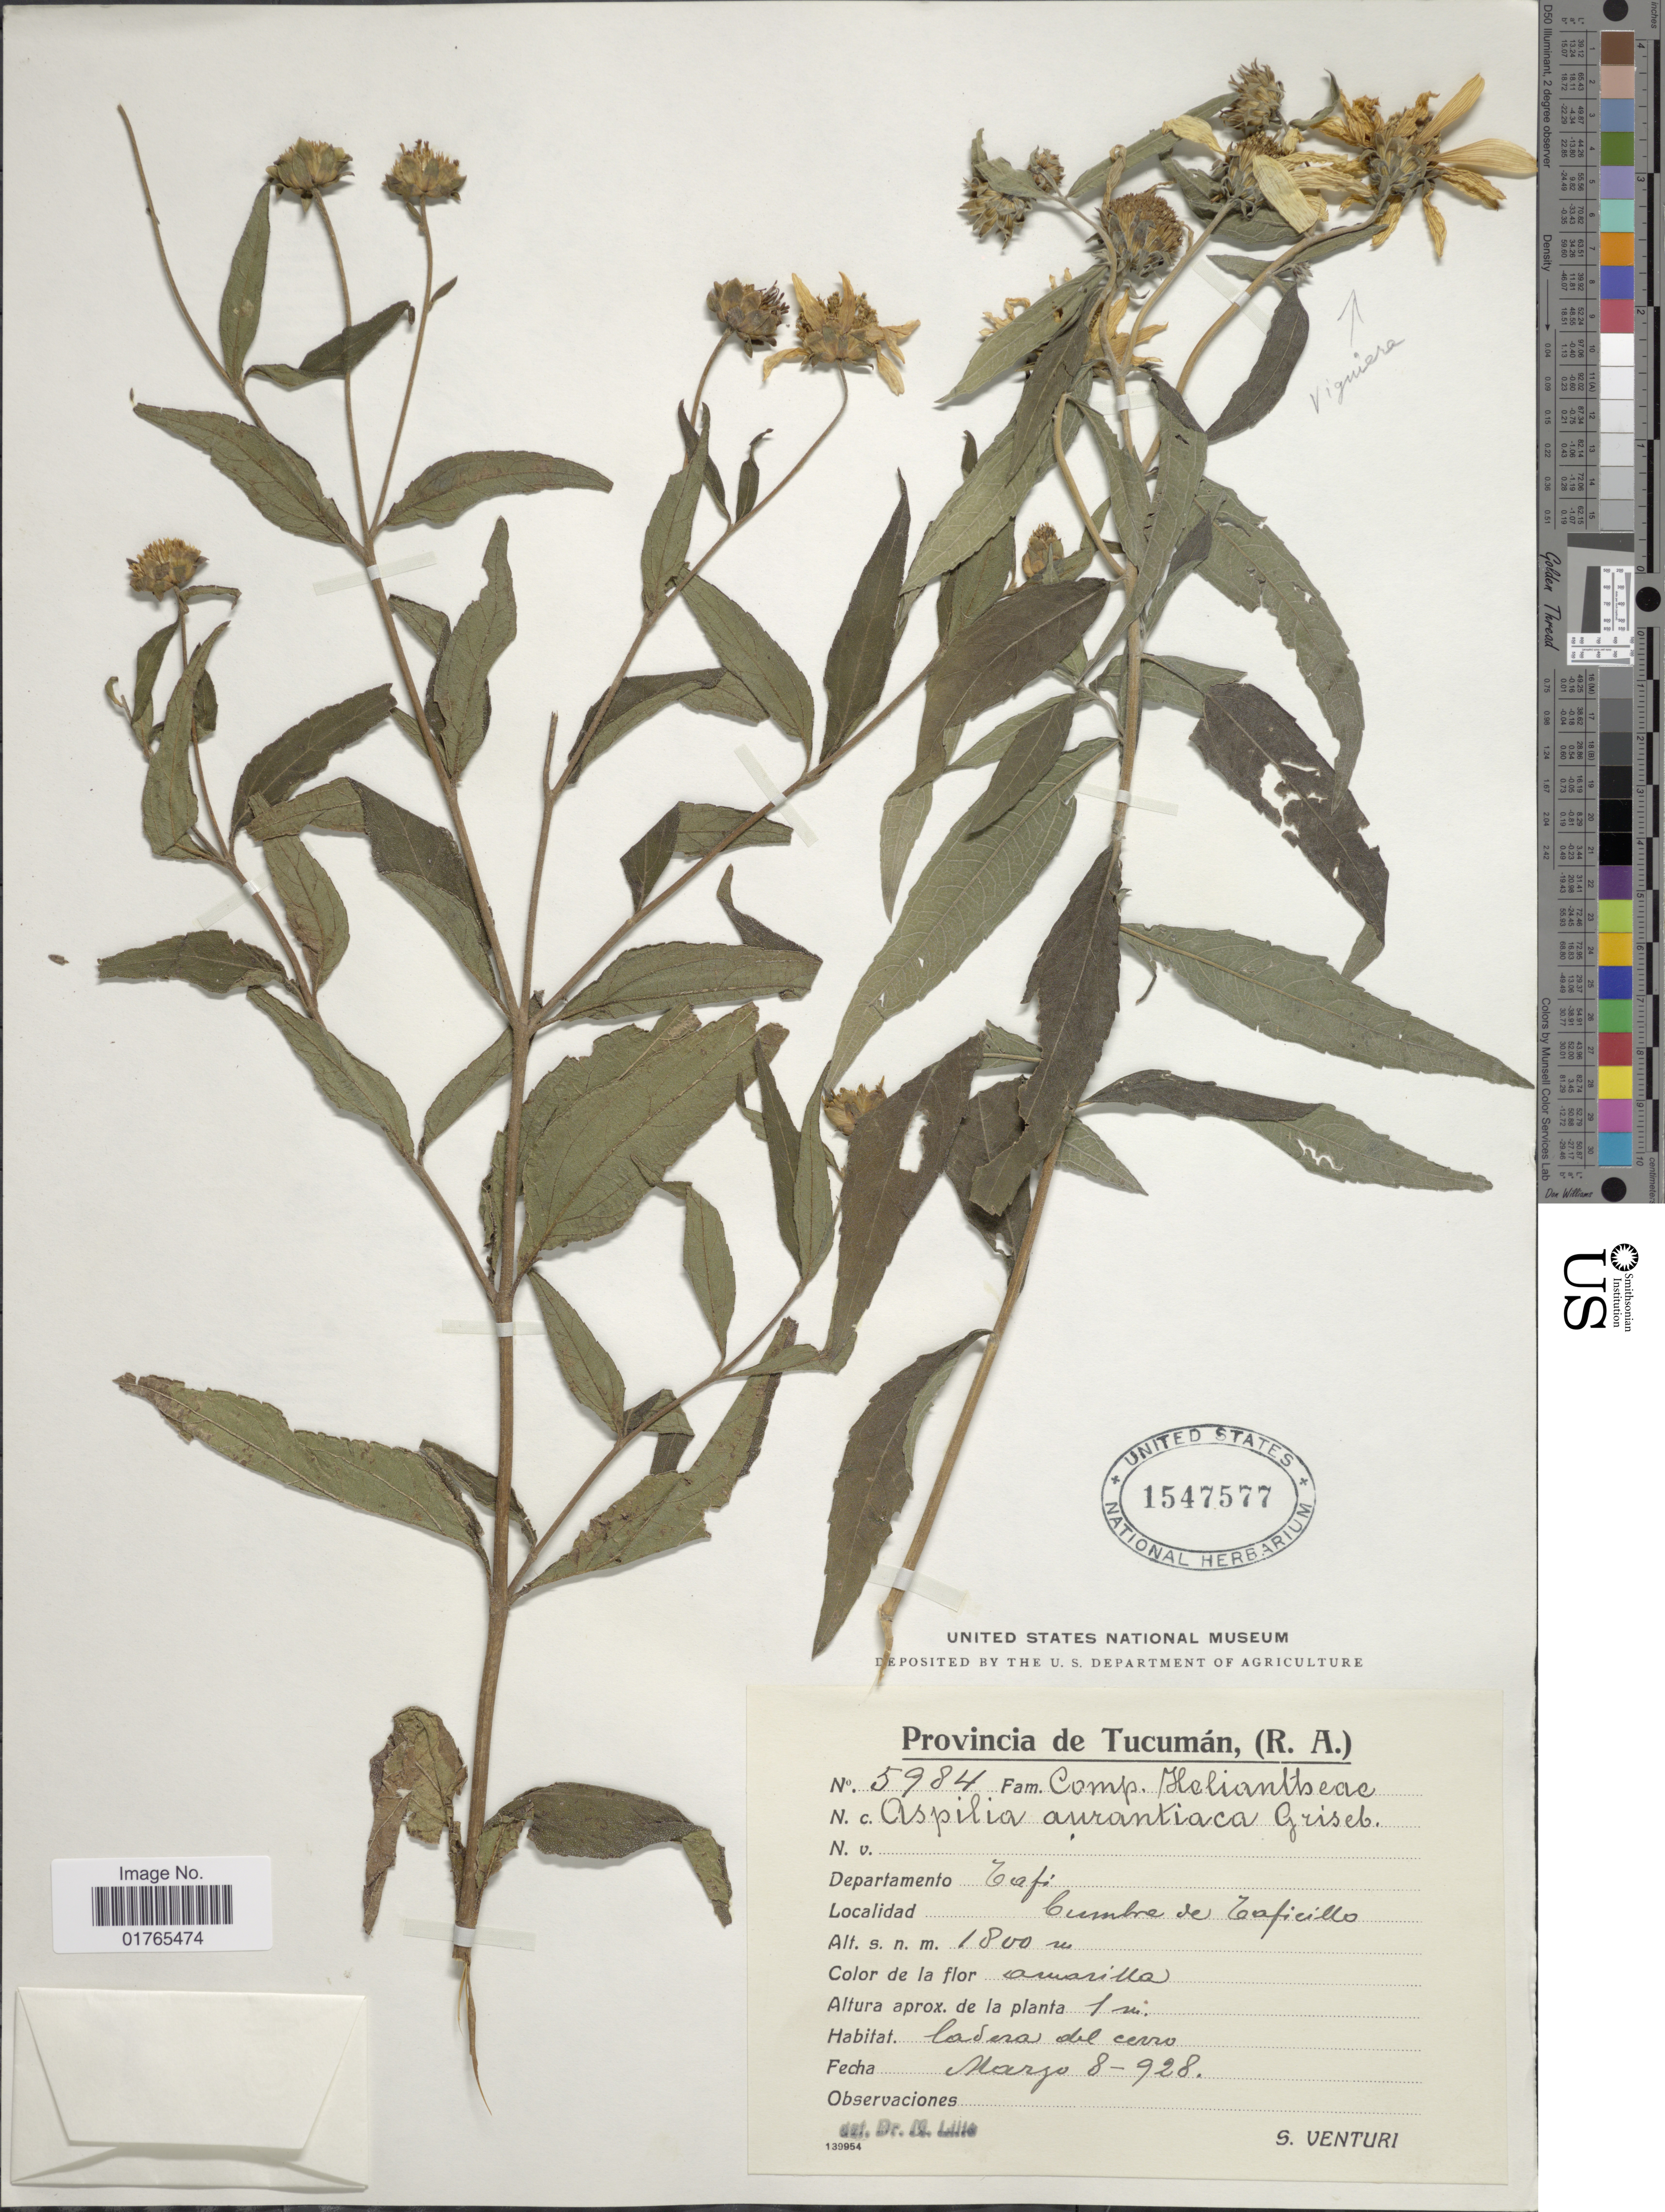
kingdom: Plantae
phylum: Tracheophyta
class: Magnoliopsida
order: Asterales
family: Asteraceae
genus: Aspilia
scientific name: Aspilia aurantiaca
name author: Griseb.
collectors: S. Venturi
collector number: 5984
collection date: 1928-03-08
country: Argentina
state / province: Tucumán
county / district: Tafí Viejo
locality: Cumbre de Taficillo, ladera del cerro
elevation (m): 1800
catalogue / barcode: US 1547577